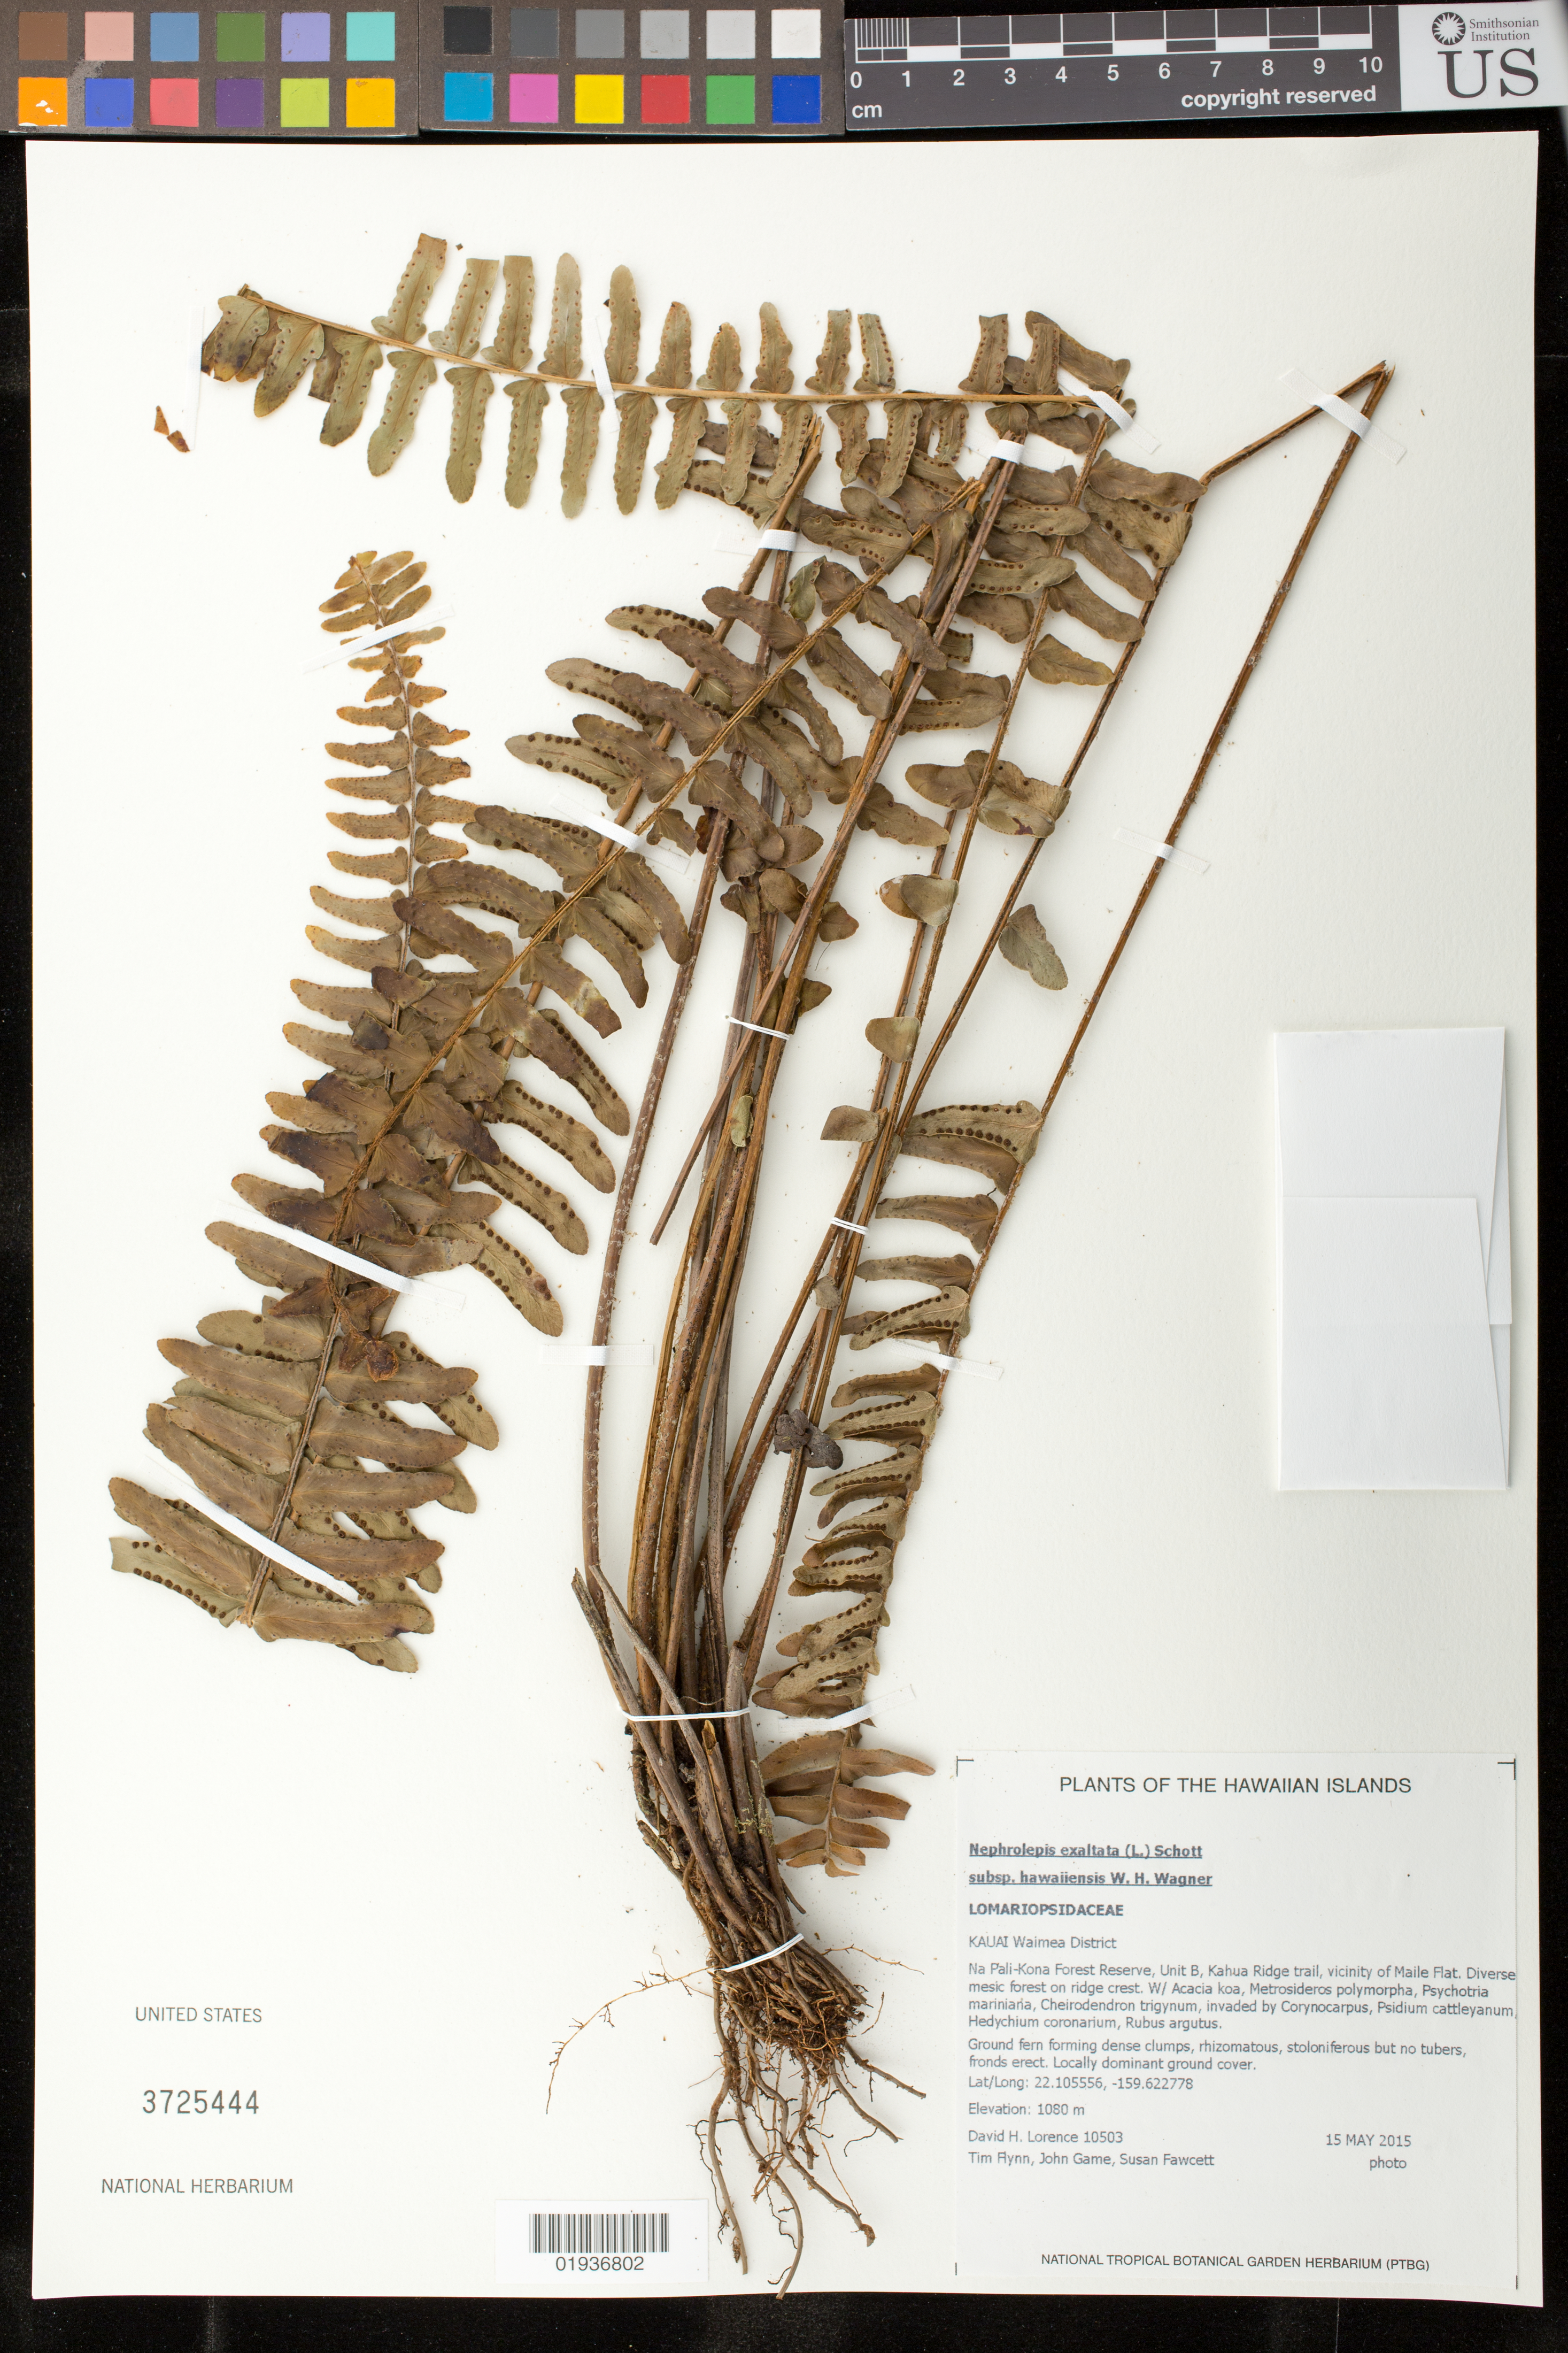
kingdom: Plantae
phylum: Tracheophyta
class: Polypodiopsida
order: Polypodiales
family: Nephrolepidaceae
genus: Nephrolepis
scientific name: Nephrolepis exaltata subsp. hawaiiensis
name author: W.H. Wagner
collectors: D. Lorence, T. W. Flynn, J. Game & S. Fawcett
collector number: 10503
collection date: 2015-05-15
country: United States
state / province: Hawaii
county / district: Kauai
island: Kaua'i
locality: Waimea District, Na Pali-Kona Forest Reserve, Unit B, Kahua Ridge trail, vicinity of Maile Flat.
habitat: Diverse mesic forest on ridge crest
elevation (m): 1080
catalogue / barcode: US 3728444